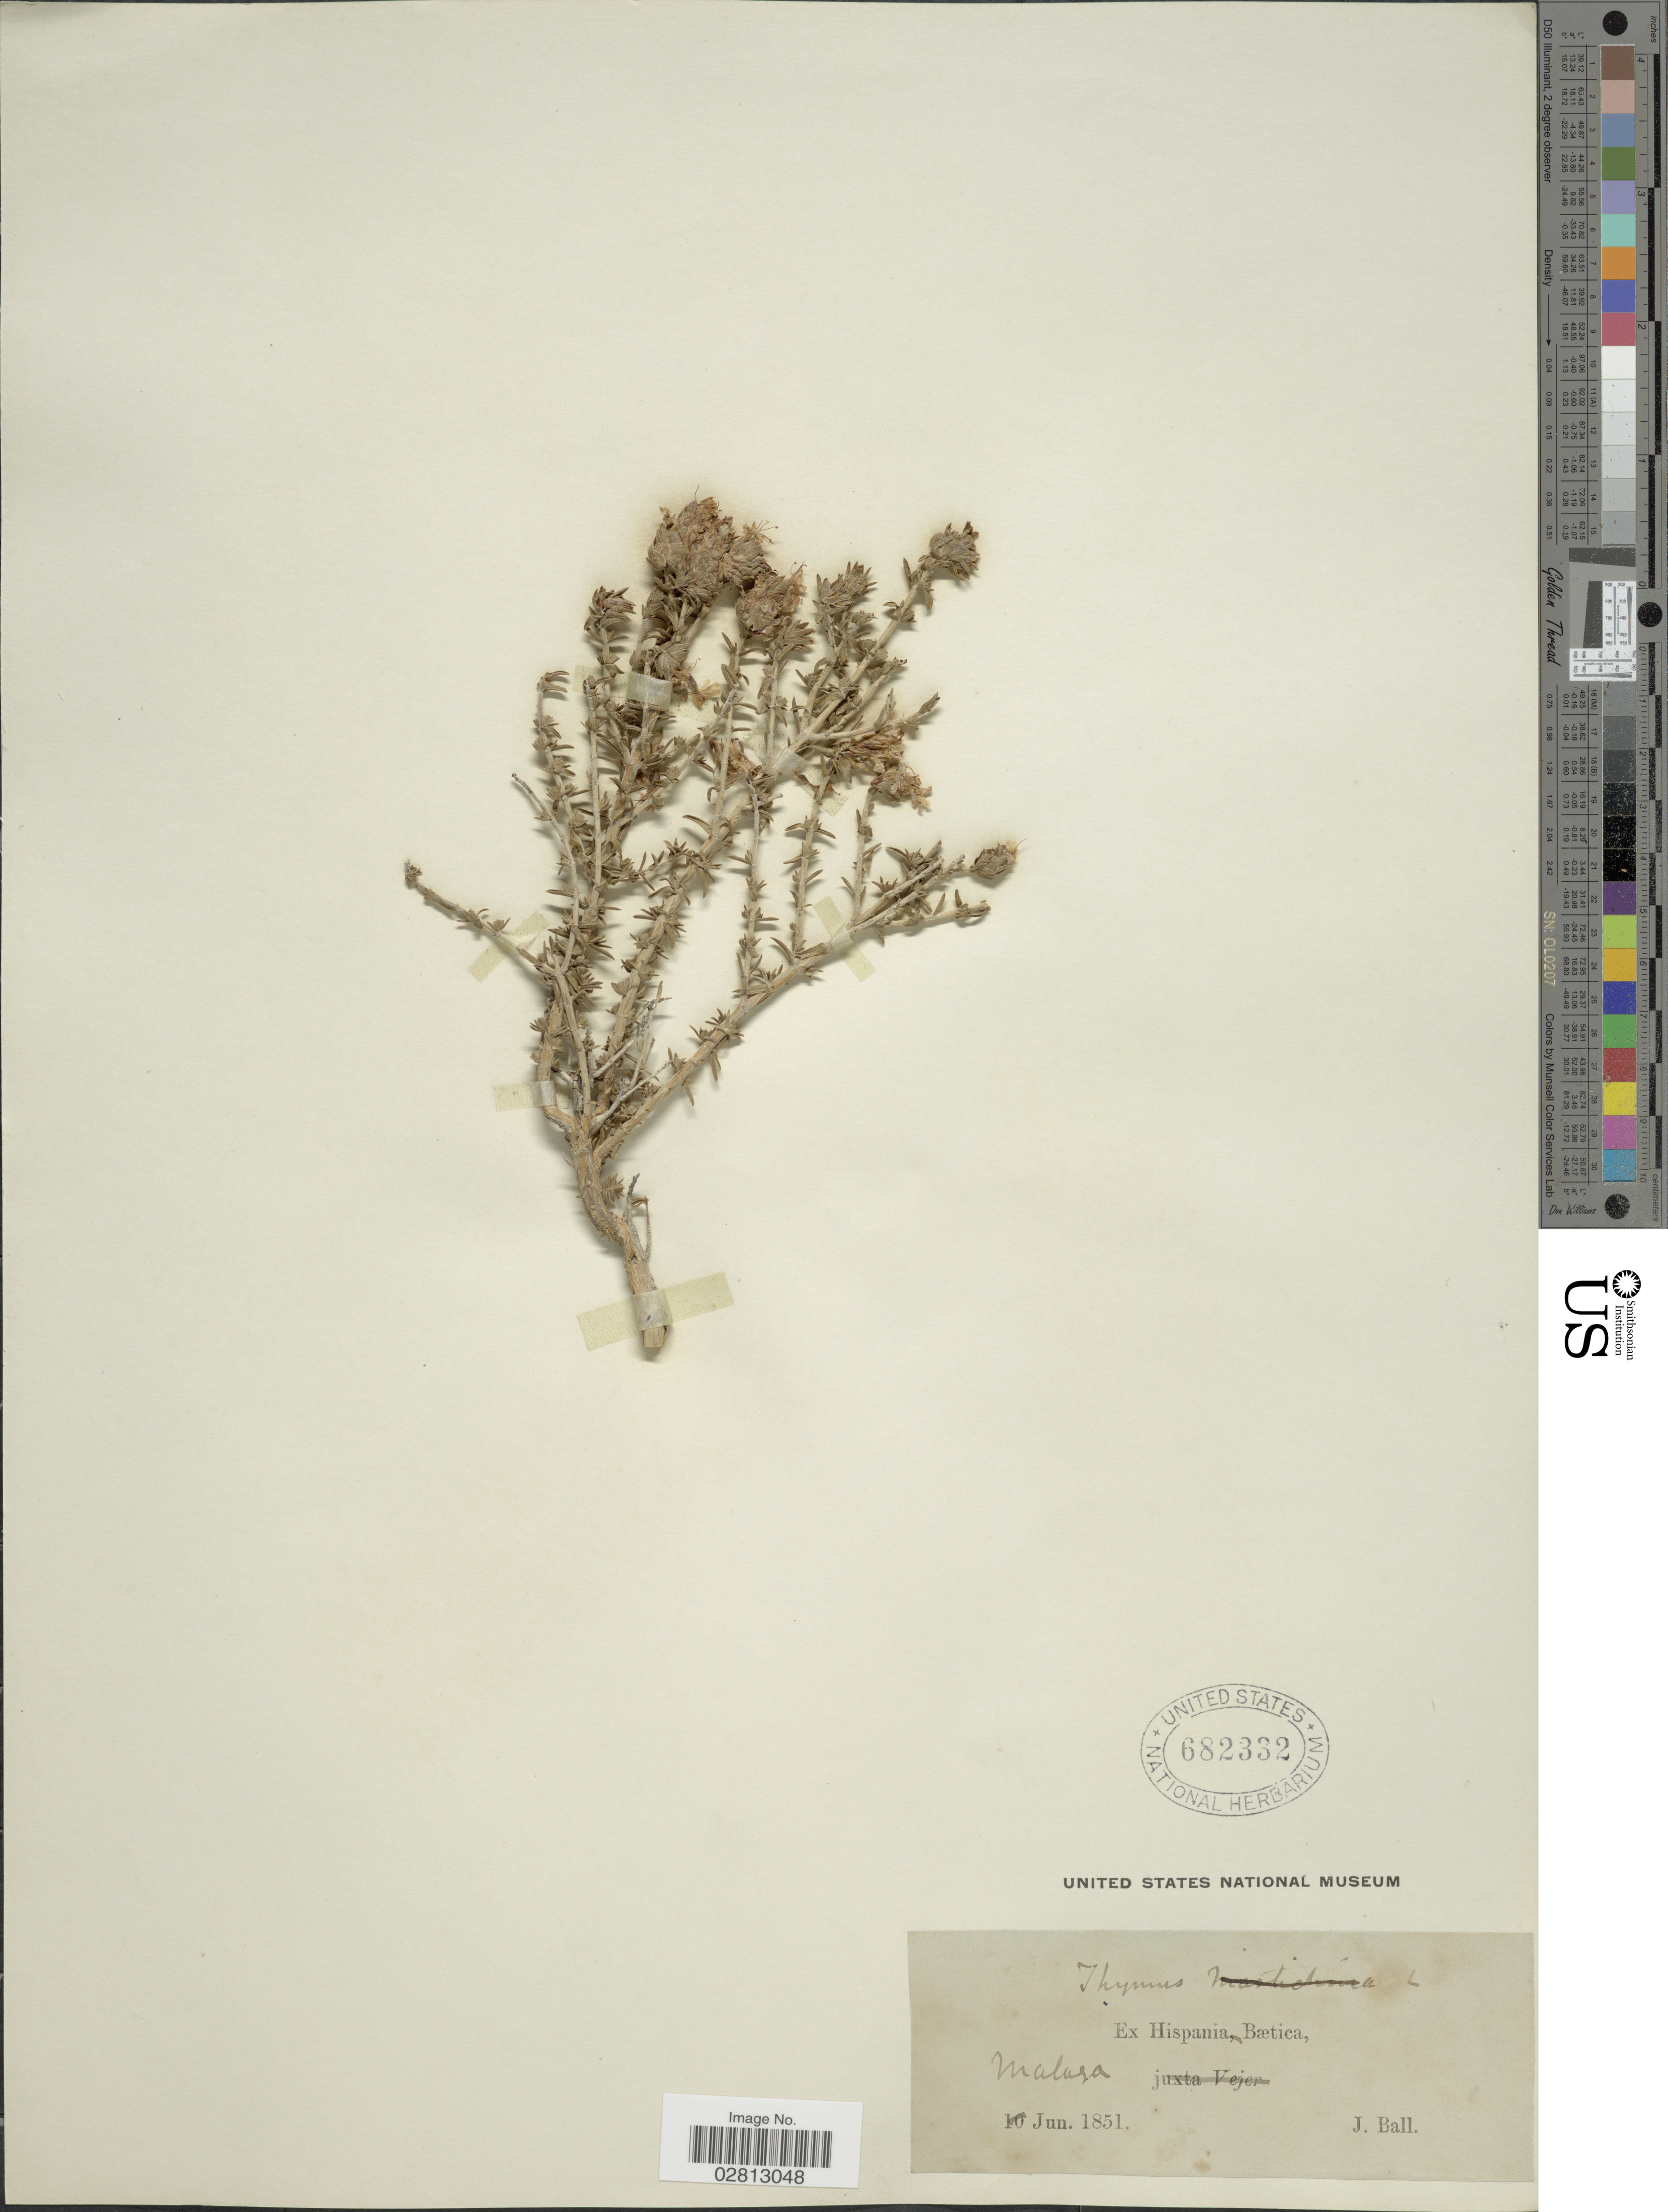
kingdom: Plantae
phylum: Tracheophyta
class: Magnoliopsida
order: Lamiales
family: Lamiaceae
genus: Coridothymus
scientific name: Coridothymus capitatus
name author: (L.) Rchb. f.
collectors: J. Ball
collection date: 1851-06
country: Spain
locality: Hispania, Bætica, Malaga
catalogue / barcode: US 682332